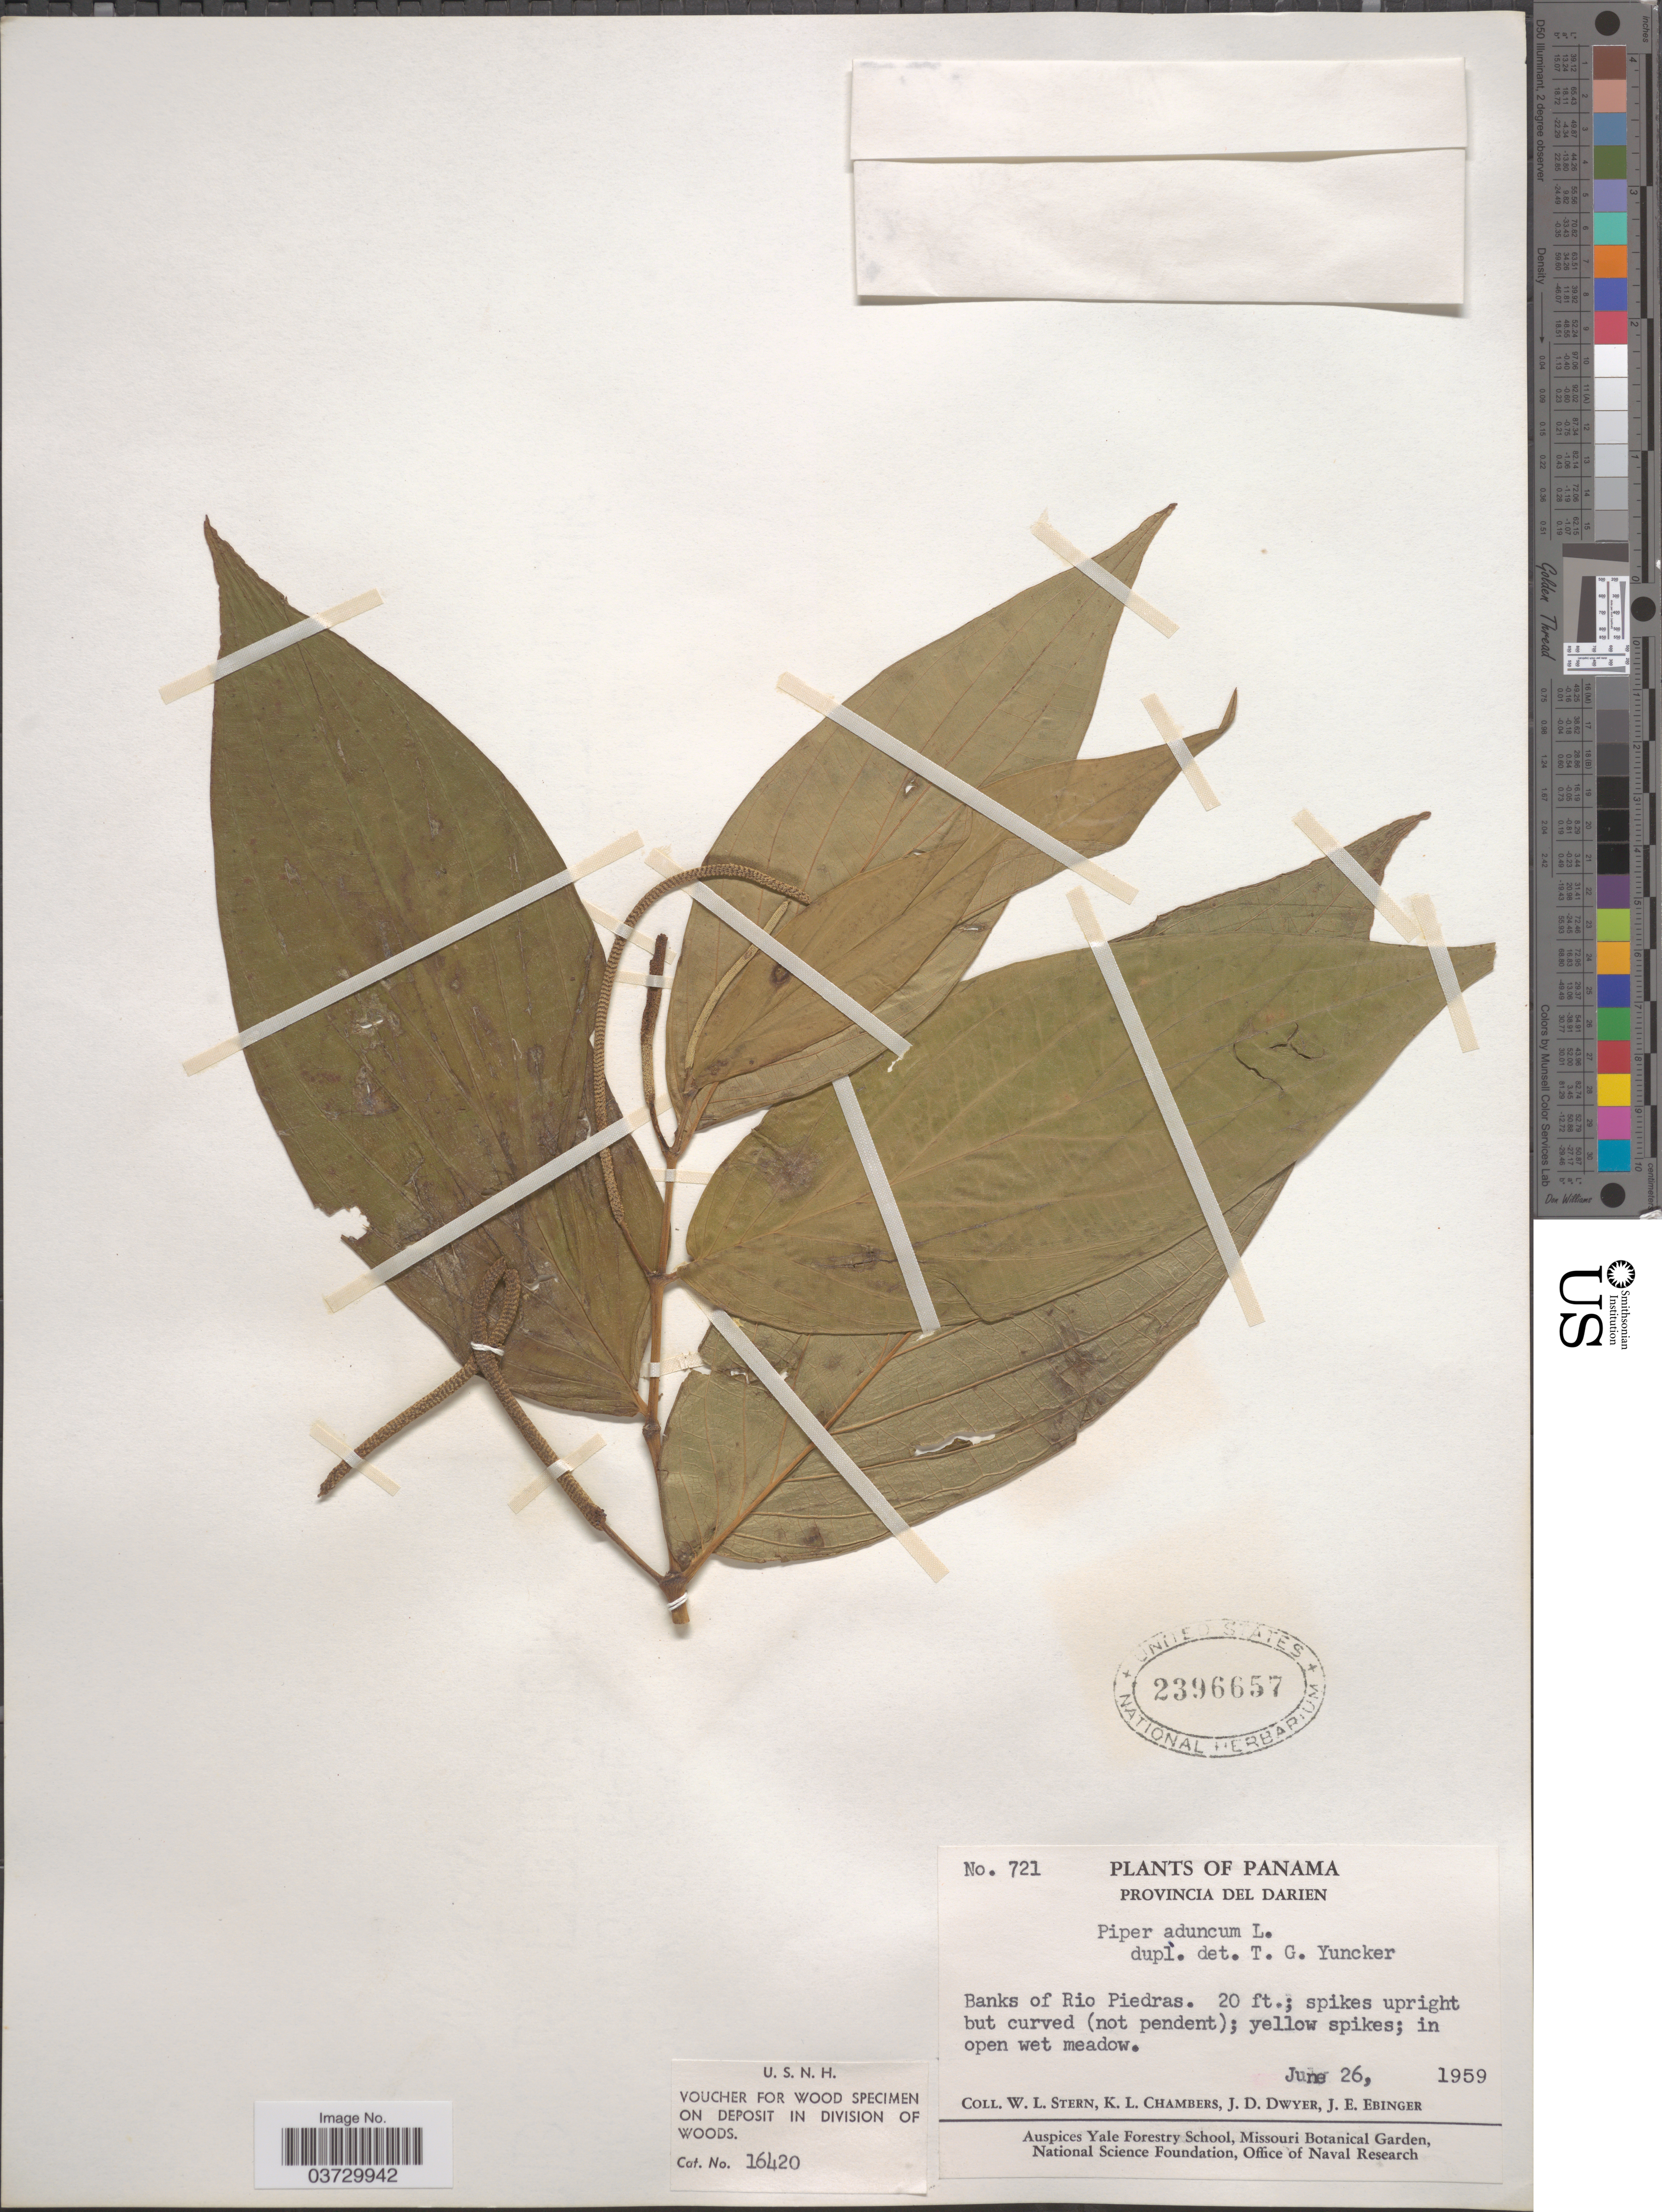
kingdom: Plantae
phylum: Tracheophyta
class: Magnoliopsida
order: Piperales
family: Piperaceae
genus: Piper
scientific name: Piper aduncum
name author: L.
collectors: W. L. Stern, K. Chambers, J. D. Dwyer & J. Ebinger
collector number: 721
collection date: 1959-06-26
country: Panama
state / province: Darien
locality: Provincia del Darien. Banks of Rio Piedras.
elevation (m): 6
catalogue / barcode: US 2396657